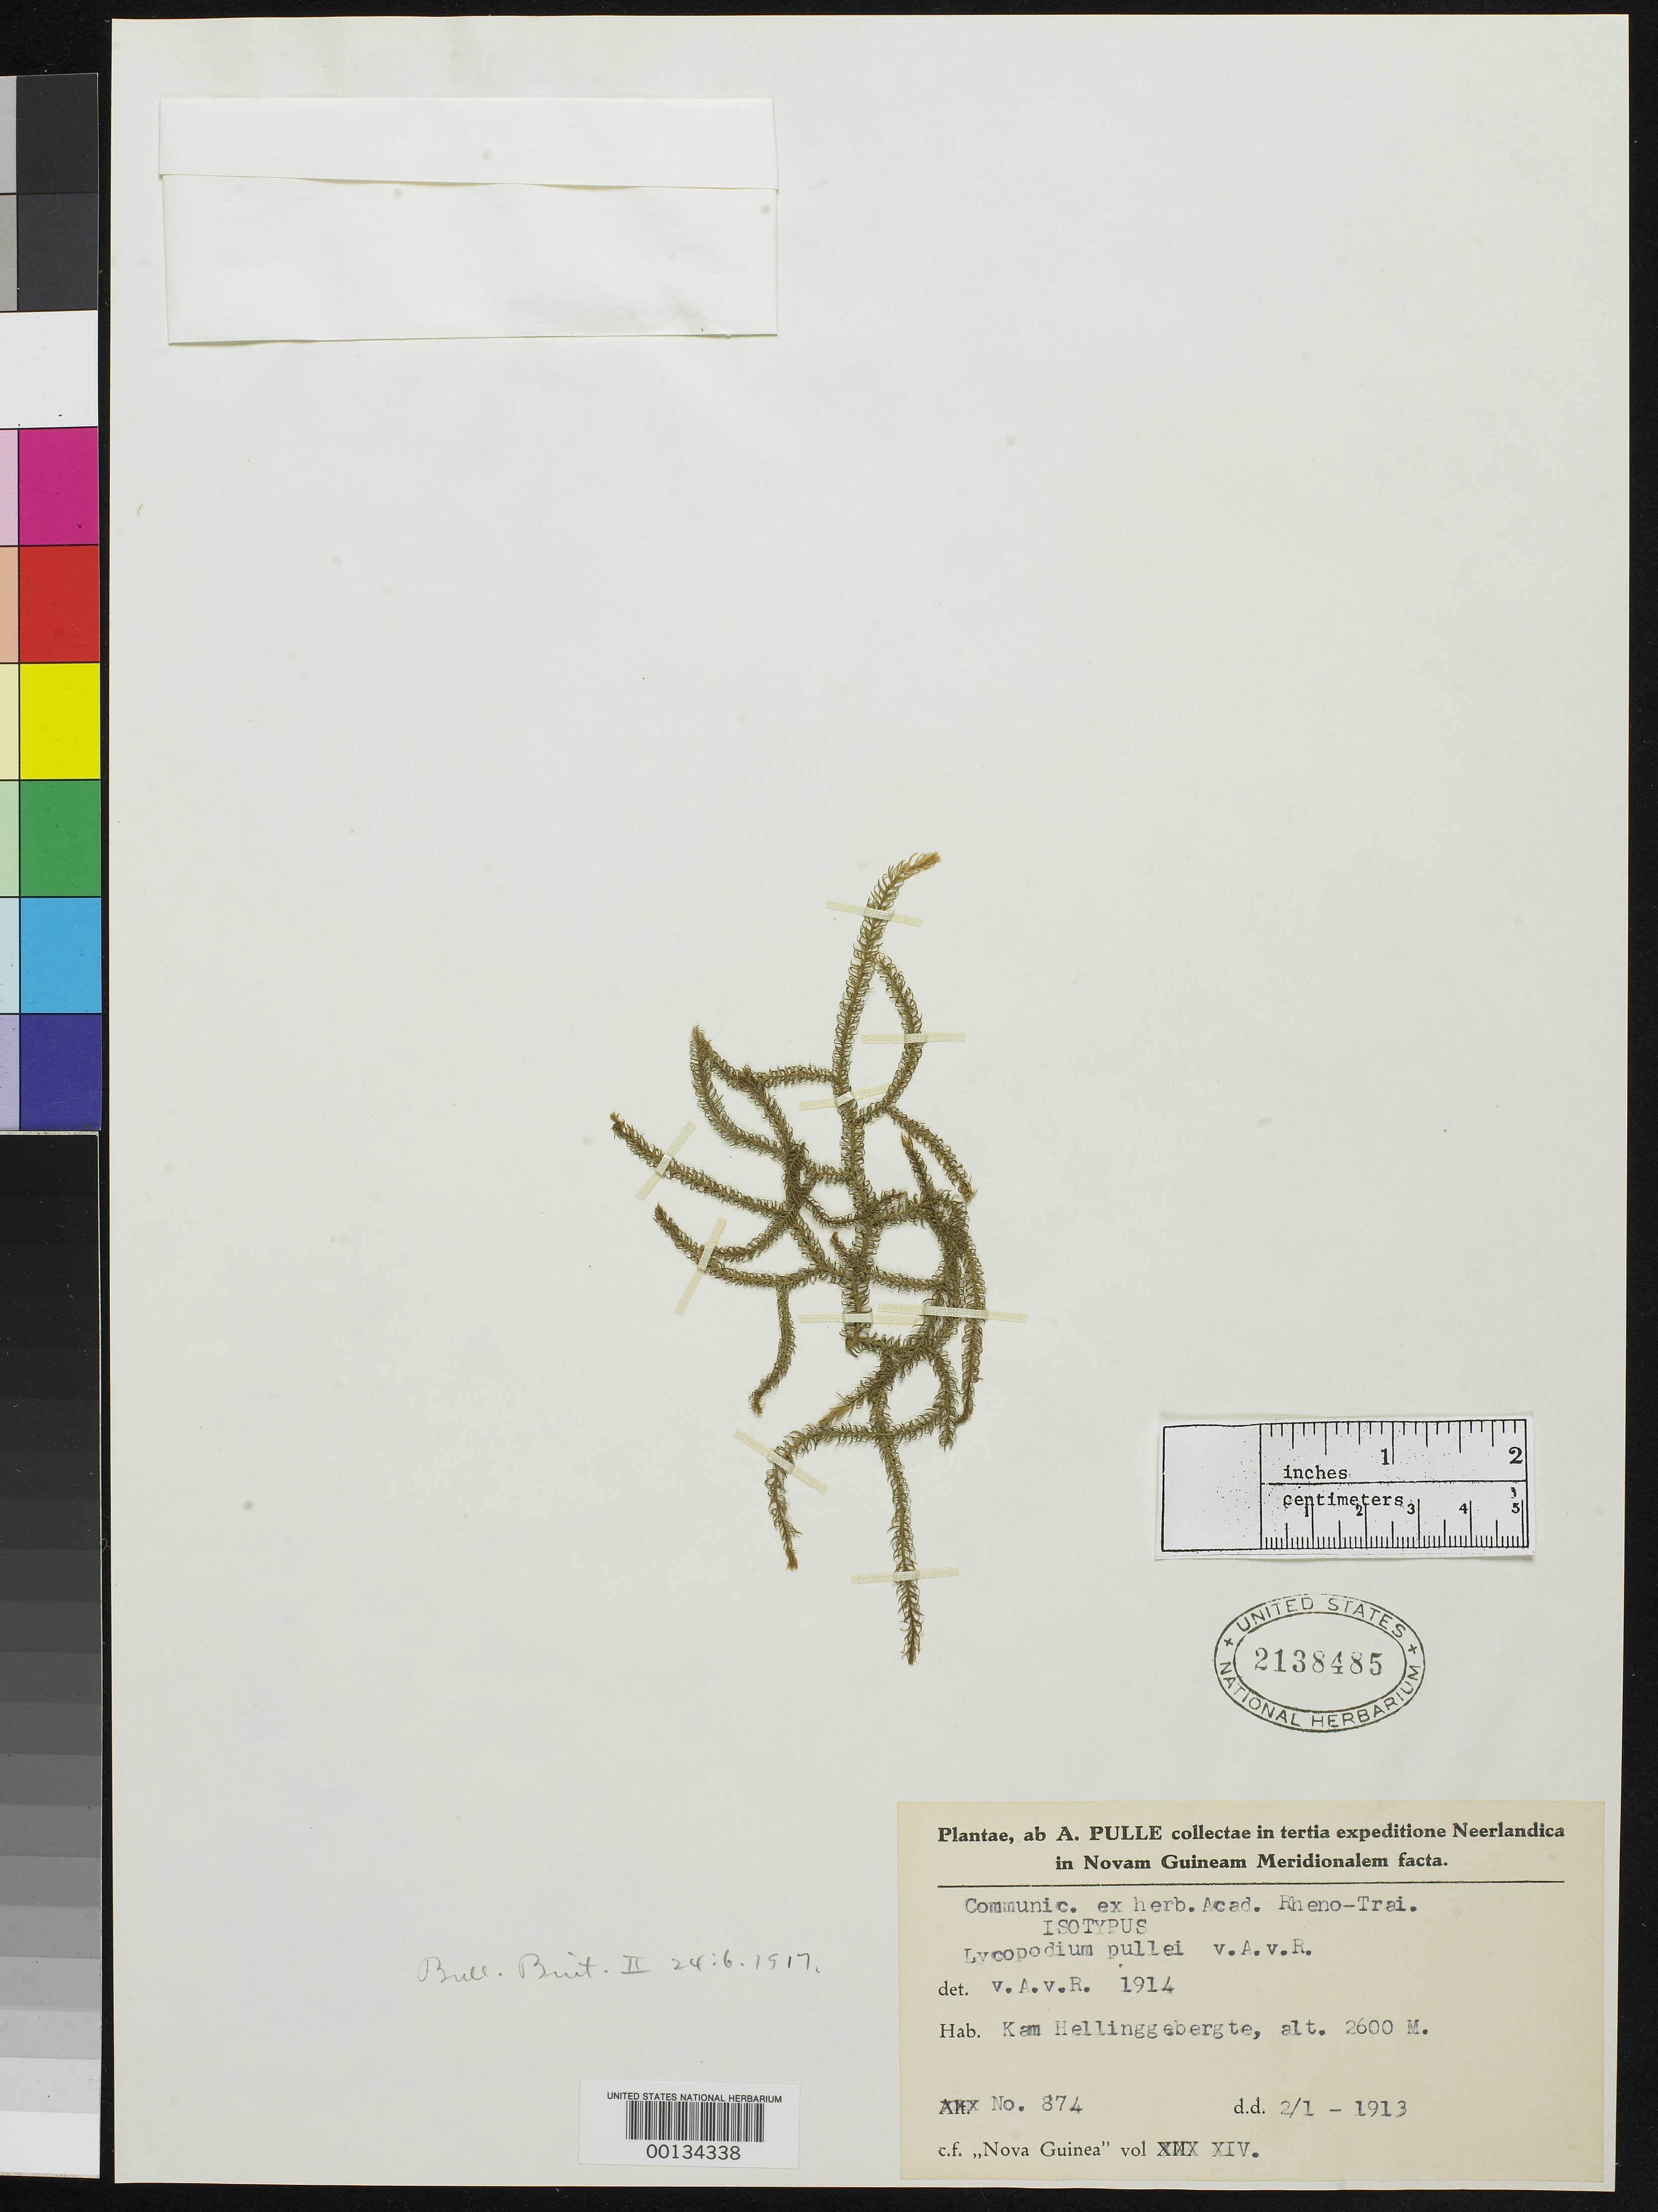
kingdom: Plantae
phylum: Tracheophyta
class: Lycopodiopsida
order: Lycopodiales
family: Lycopodiaceae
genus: Lycopodium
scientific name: Lycopodium pullei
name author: Alderw.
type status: Isotype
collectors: A. A. Pulle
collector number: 874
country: Papua New Guinea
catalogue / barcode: US 2138485